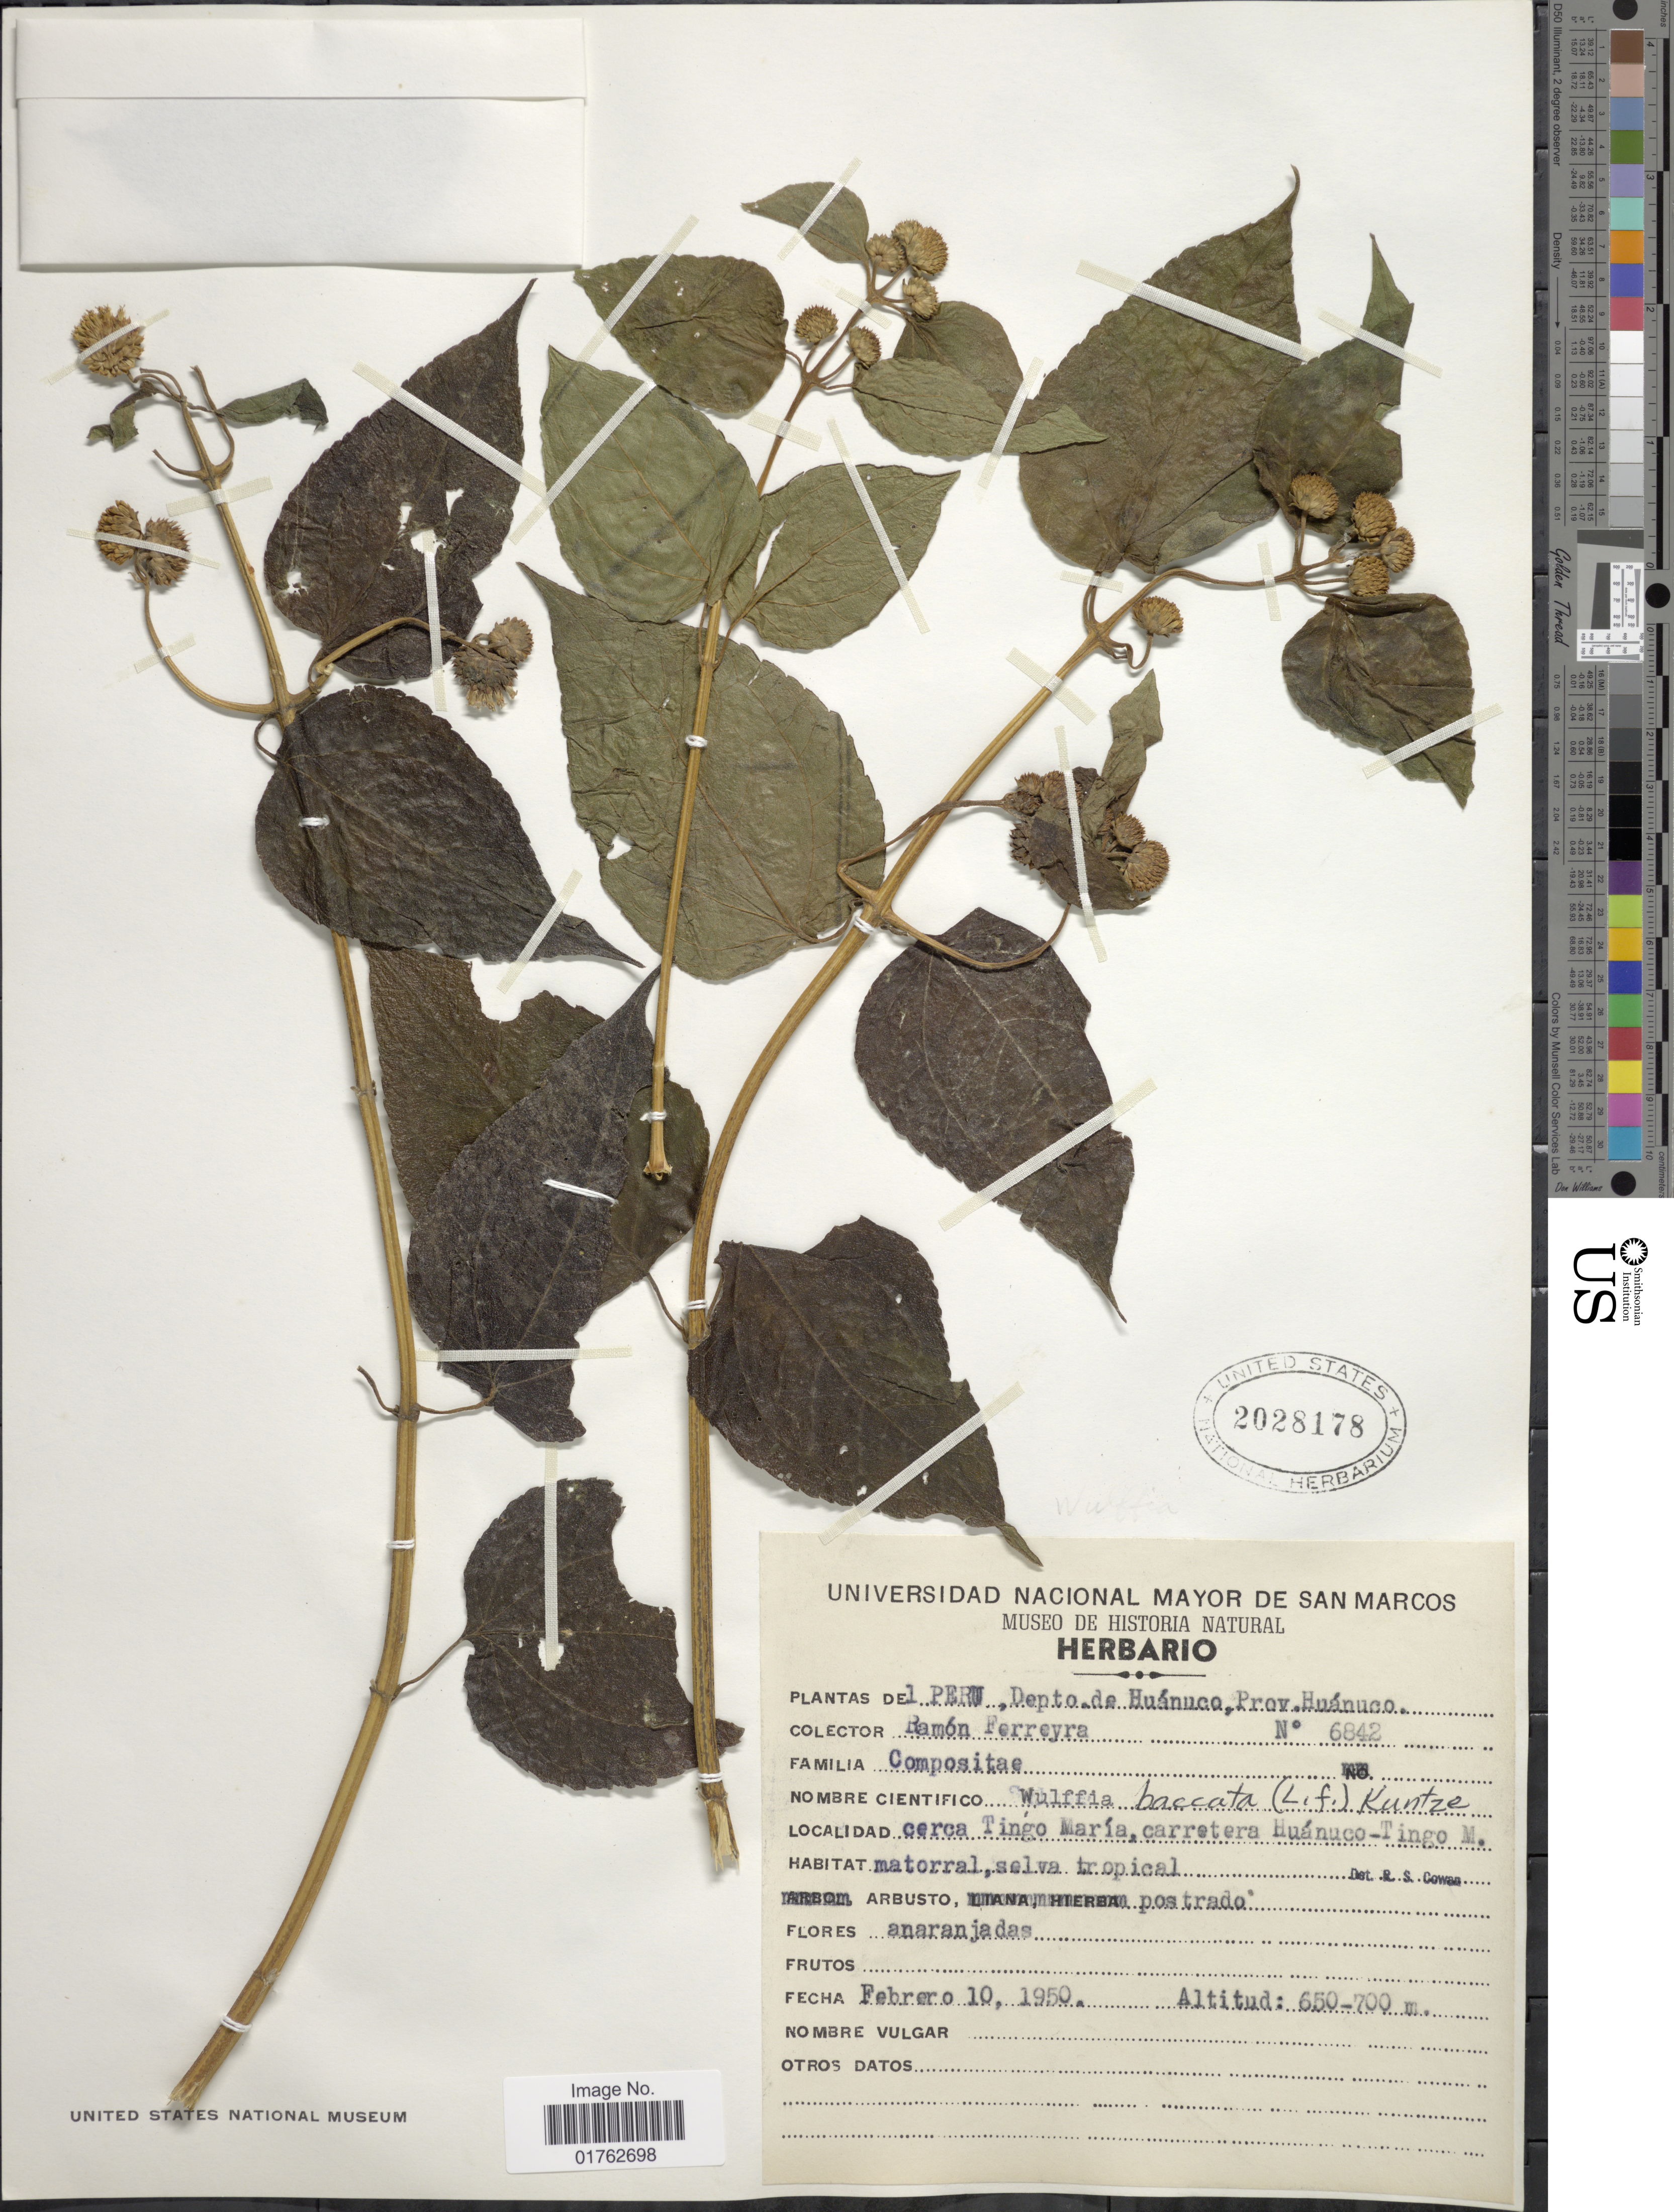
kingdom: Plantae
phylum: Tracheophyta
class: Magnoliopsida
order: Asterales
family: Asteraceae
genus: Wulffia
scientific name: Wulffia baccata var. baccata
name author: (L.) Kuntze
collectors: R. A. Ferreyra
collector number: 6842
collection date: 1950-02-10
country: Peru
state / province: Huánuco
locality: Depto. de Huanuco, cerca Tingo Maria, carretera Huanuco-Tingo M.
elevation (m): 650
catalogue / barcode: US 2028178